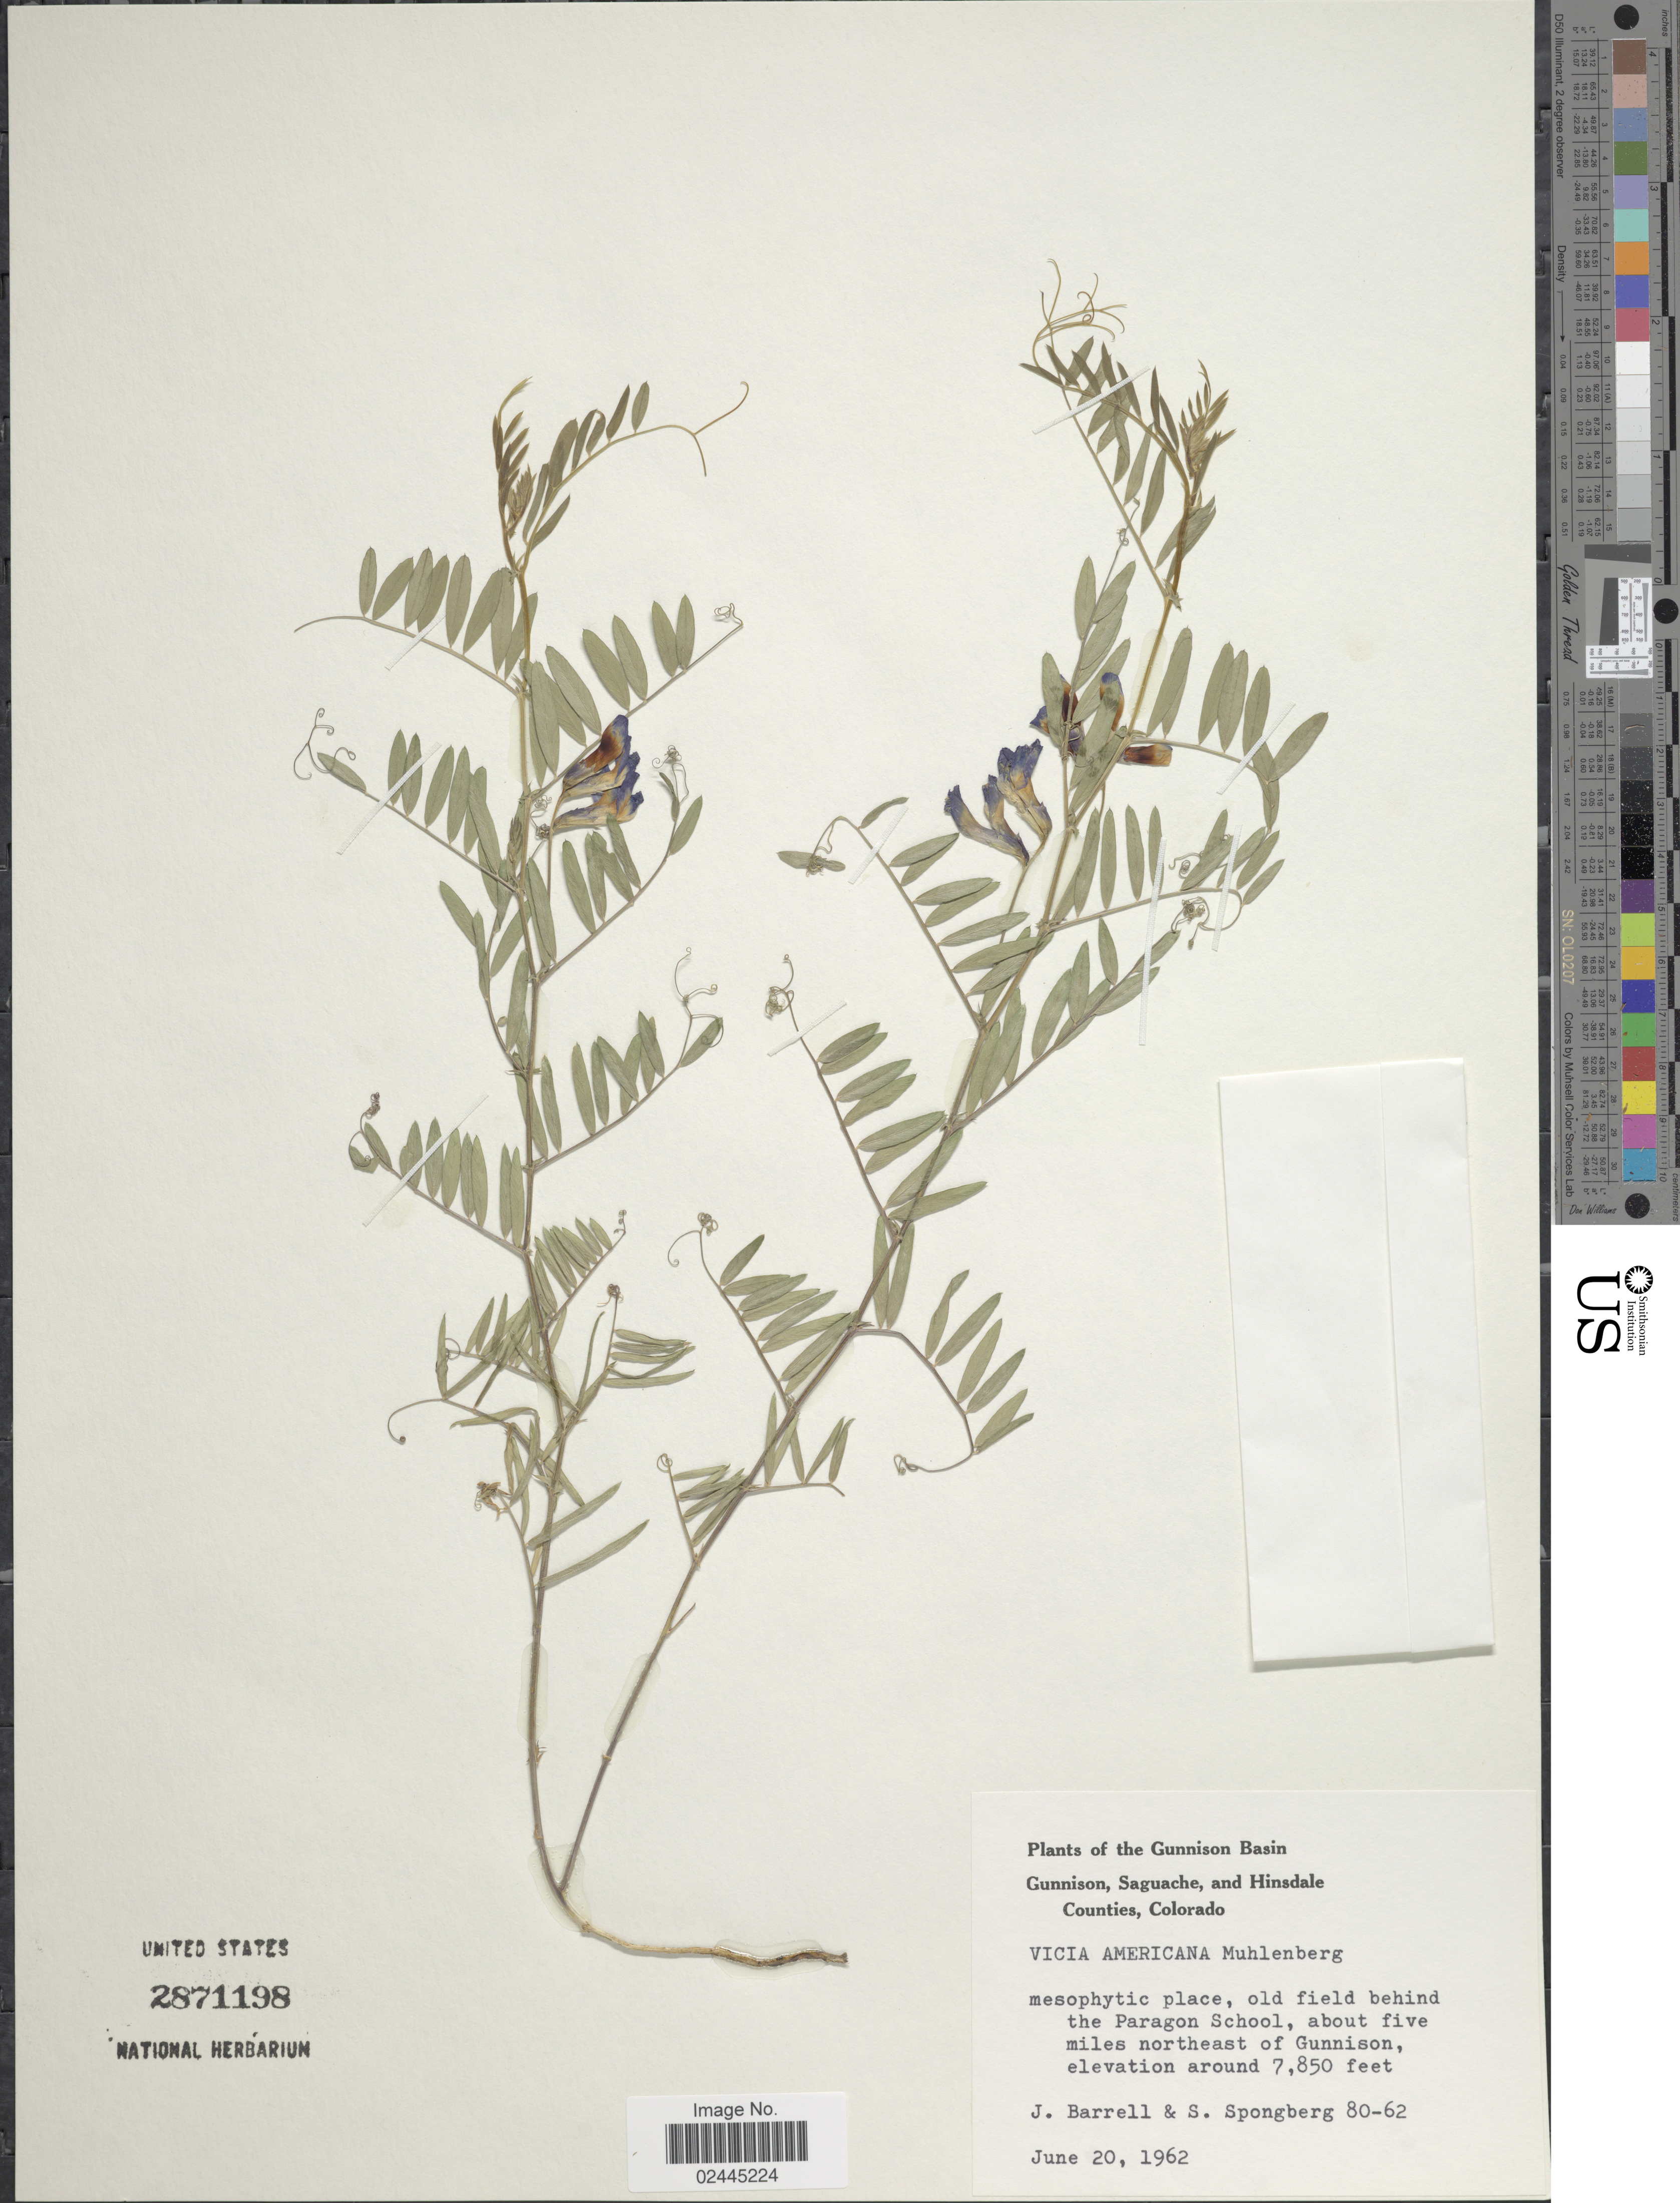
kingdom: Plantae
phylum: Tracheophyta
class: Magnoliopsida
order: Fabales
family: Fabaceae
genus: Vicia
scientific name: Vicia americana var. americana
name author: Muhl. ex Willd.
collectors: J. Barrell & S. A.Spongberg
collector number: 80-62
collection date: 1962-06-20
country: United States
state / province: Colorado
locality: Gunnison Basin. Gunnison Saguache, and Hinsdale Counties. Old field behind the Paragon School, about five miles northeast of Gunnison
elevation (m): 2393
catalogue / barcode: US 2871198